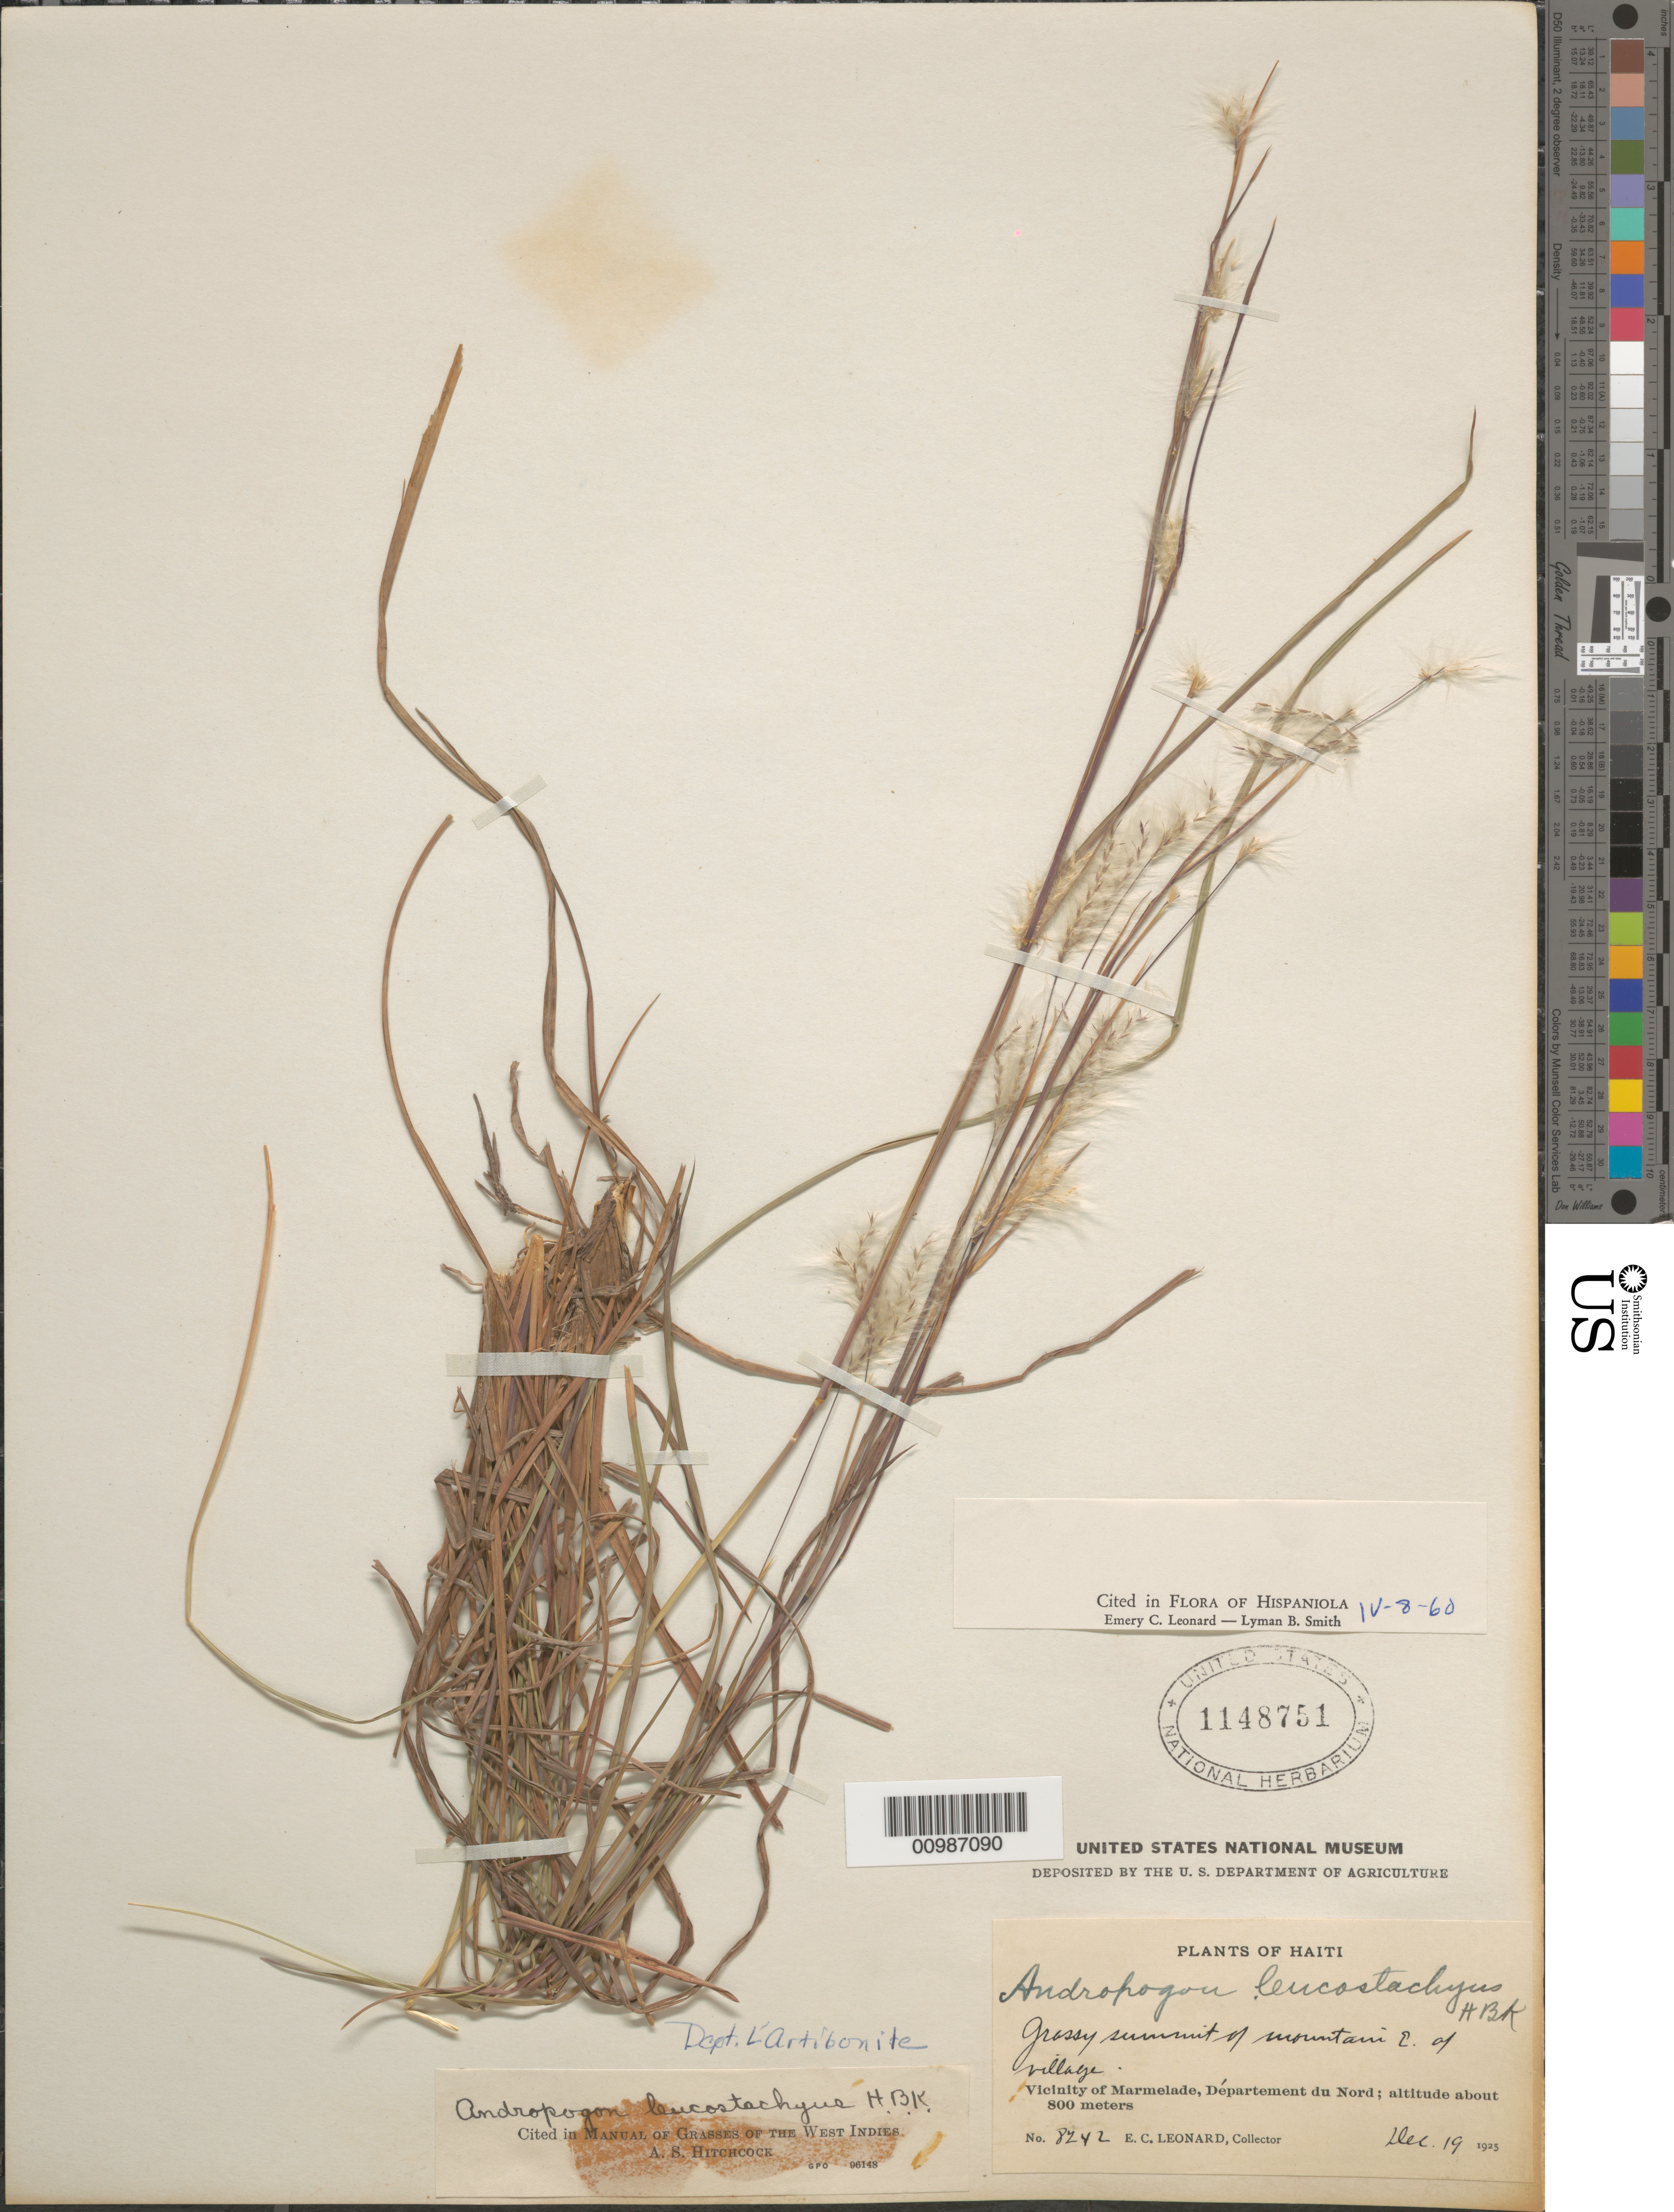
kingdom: Plantae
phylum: Tracheophyta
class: Liliopsida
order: Poales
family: Poaceae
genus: Andropogon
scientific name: Andropogon leucostachyus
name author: Kunth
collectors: E. C. Leonard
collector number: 8242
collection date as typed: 19 Dec 1925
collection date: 1925-12-19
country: Haiti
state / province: Artibonite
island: Hispaniola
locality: Vicinity of Marmelade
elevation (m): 800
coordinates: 0 N, 0 E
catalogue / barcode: US 1148751